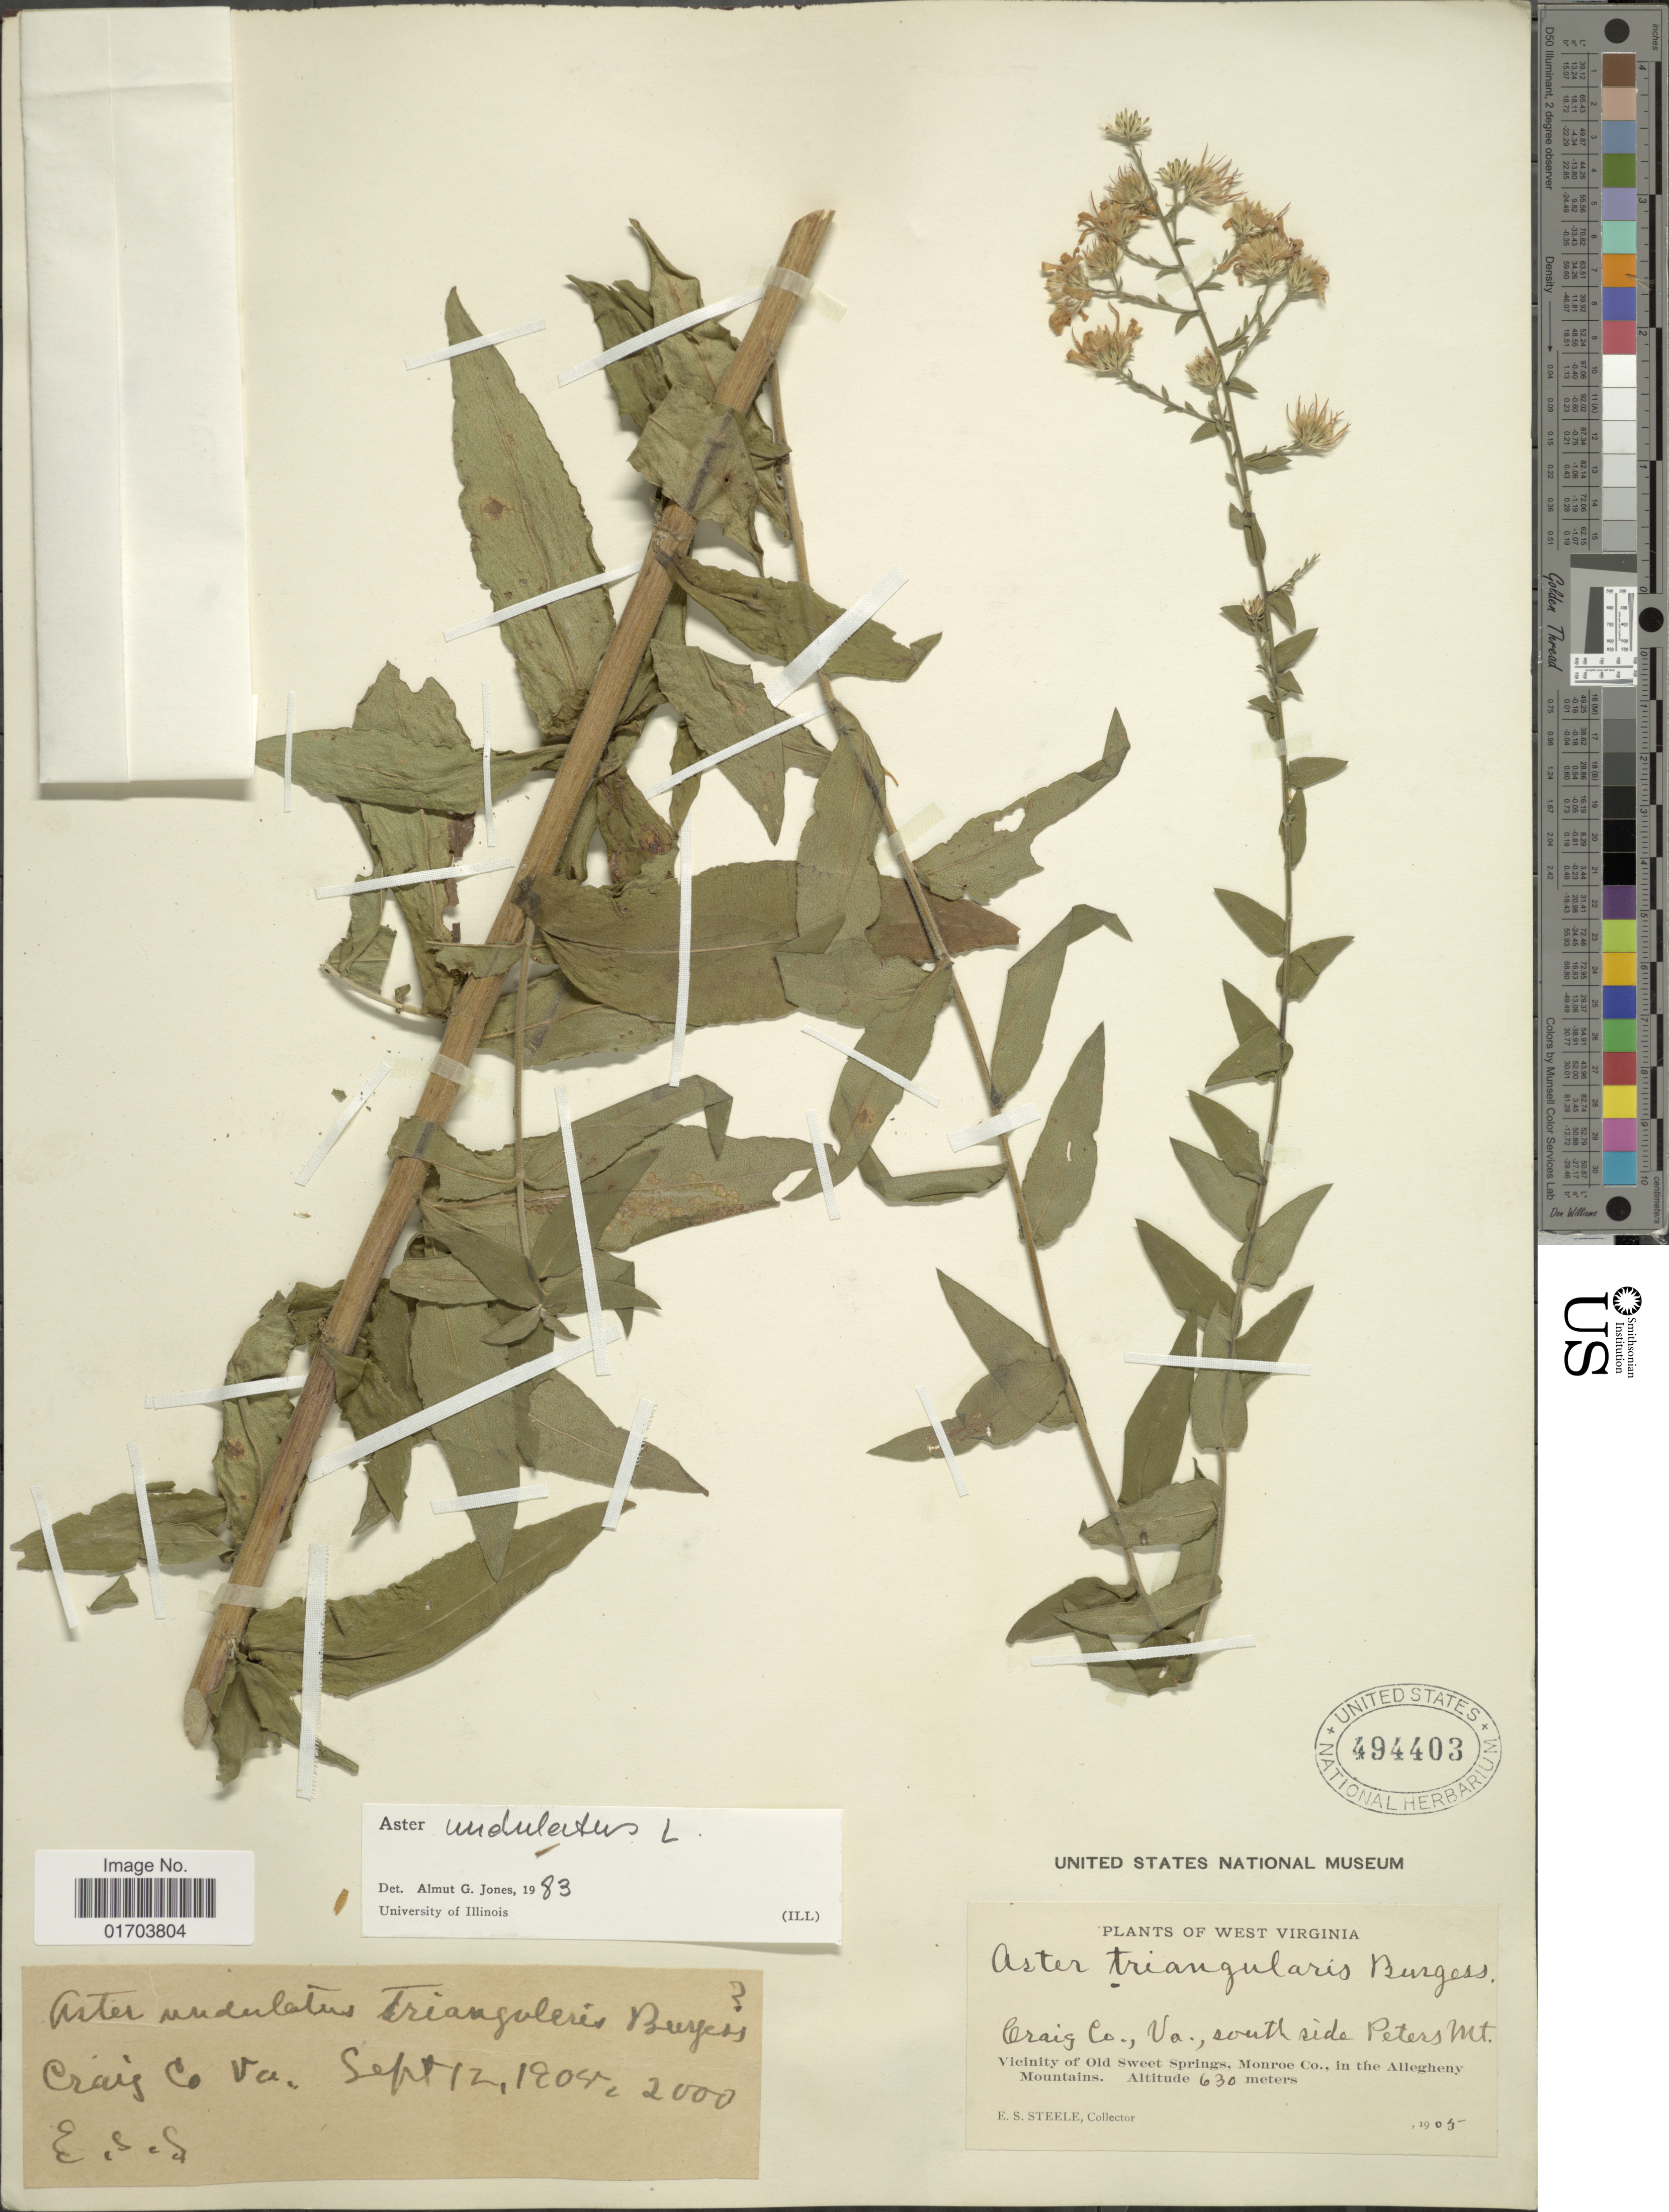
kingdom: Plantae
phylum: Tracheophyta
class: Magnoliopsida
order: Asterales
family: Asteraceae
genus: Symphyotrichum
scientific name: Symphyotrichum undulatum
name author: (L.) G.L. Nesom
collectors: E. Steele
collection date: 1904-09-12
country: United States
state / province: Virginia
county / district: Craig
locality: Craig Co., Va., south side Peters Mt. Vicinity of Old Sweet Springs, Monroe Co., in the Allegheny Mountains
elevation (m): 630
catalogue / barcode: US 494403